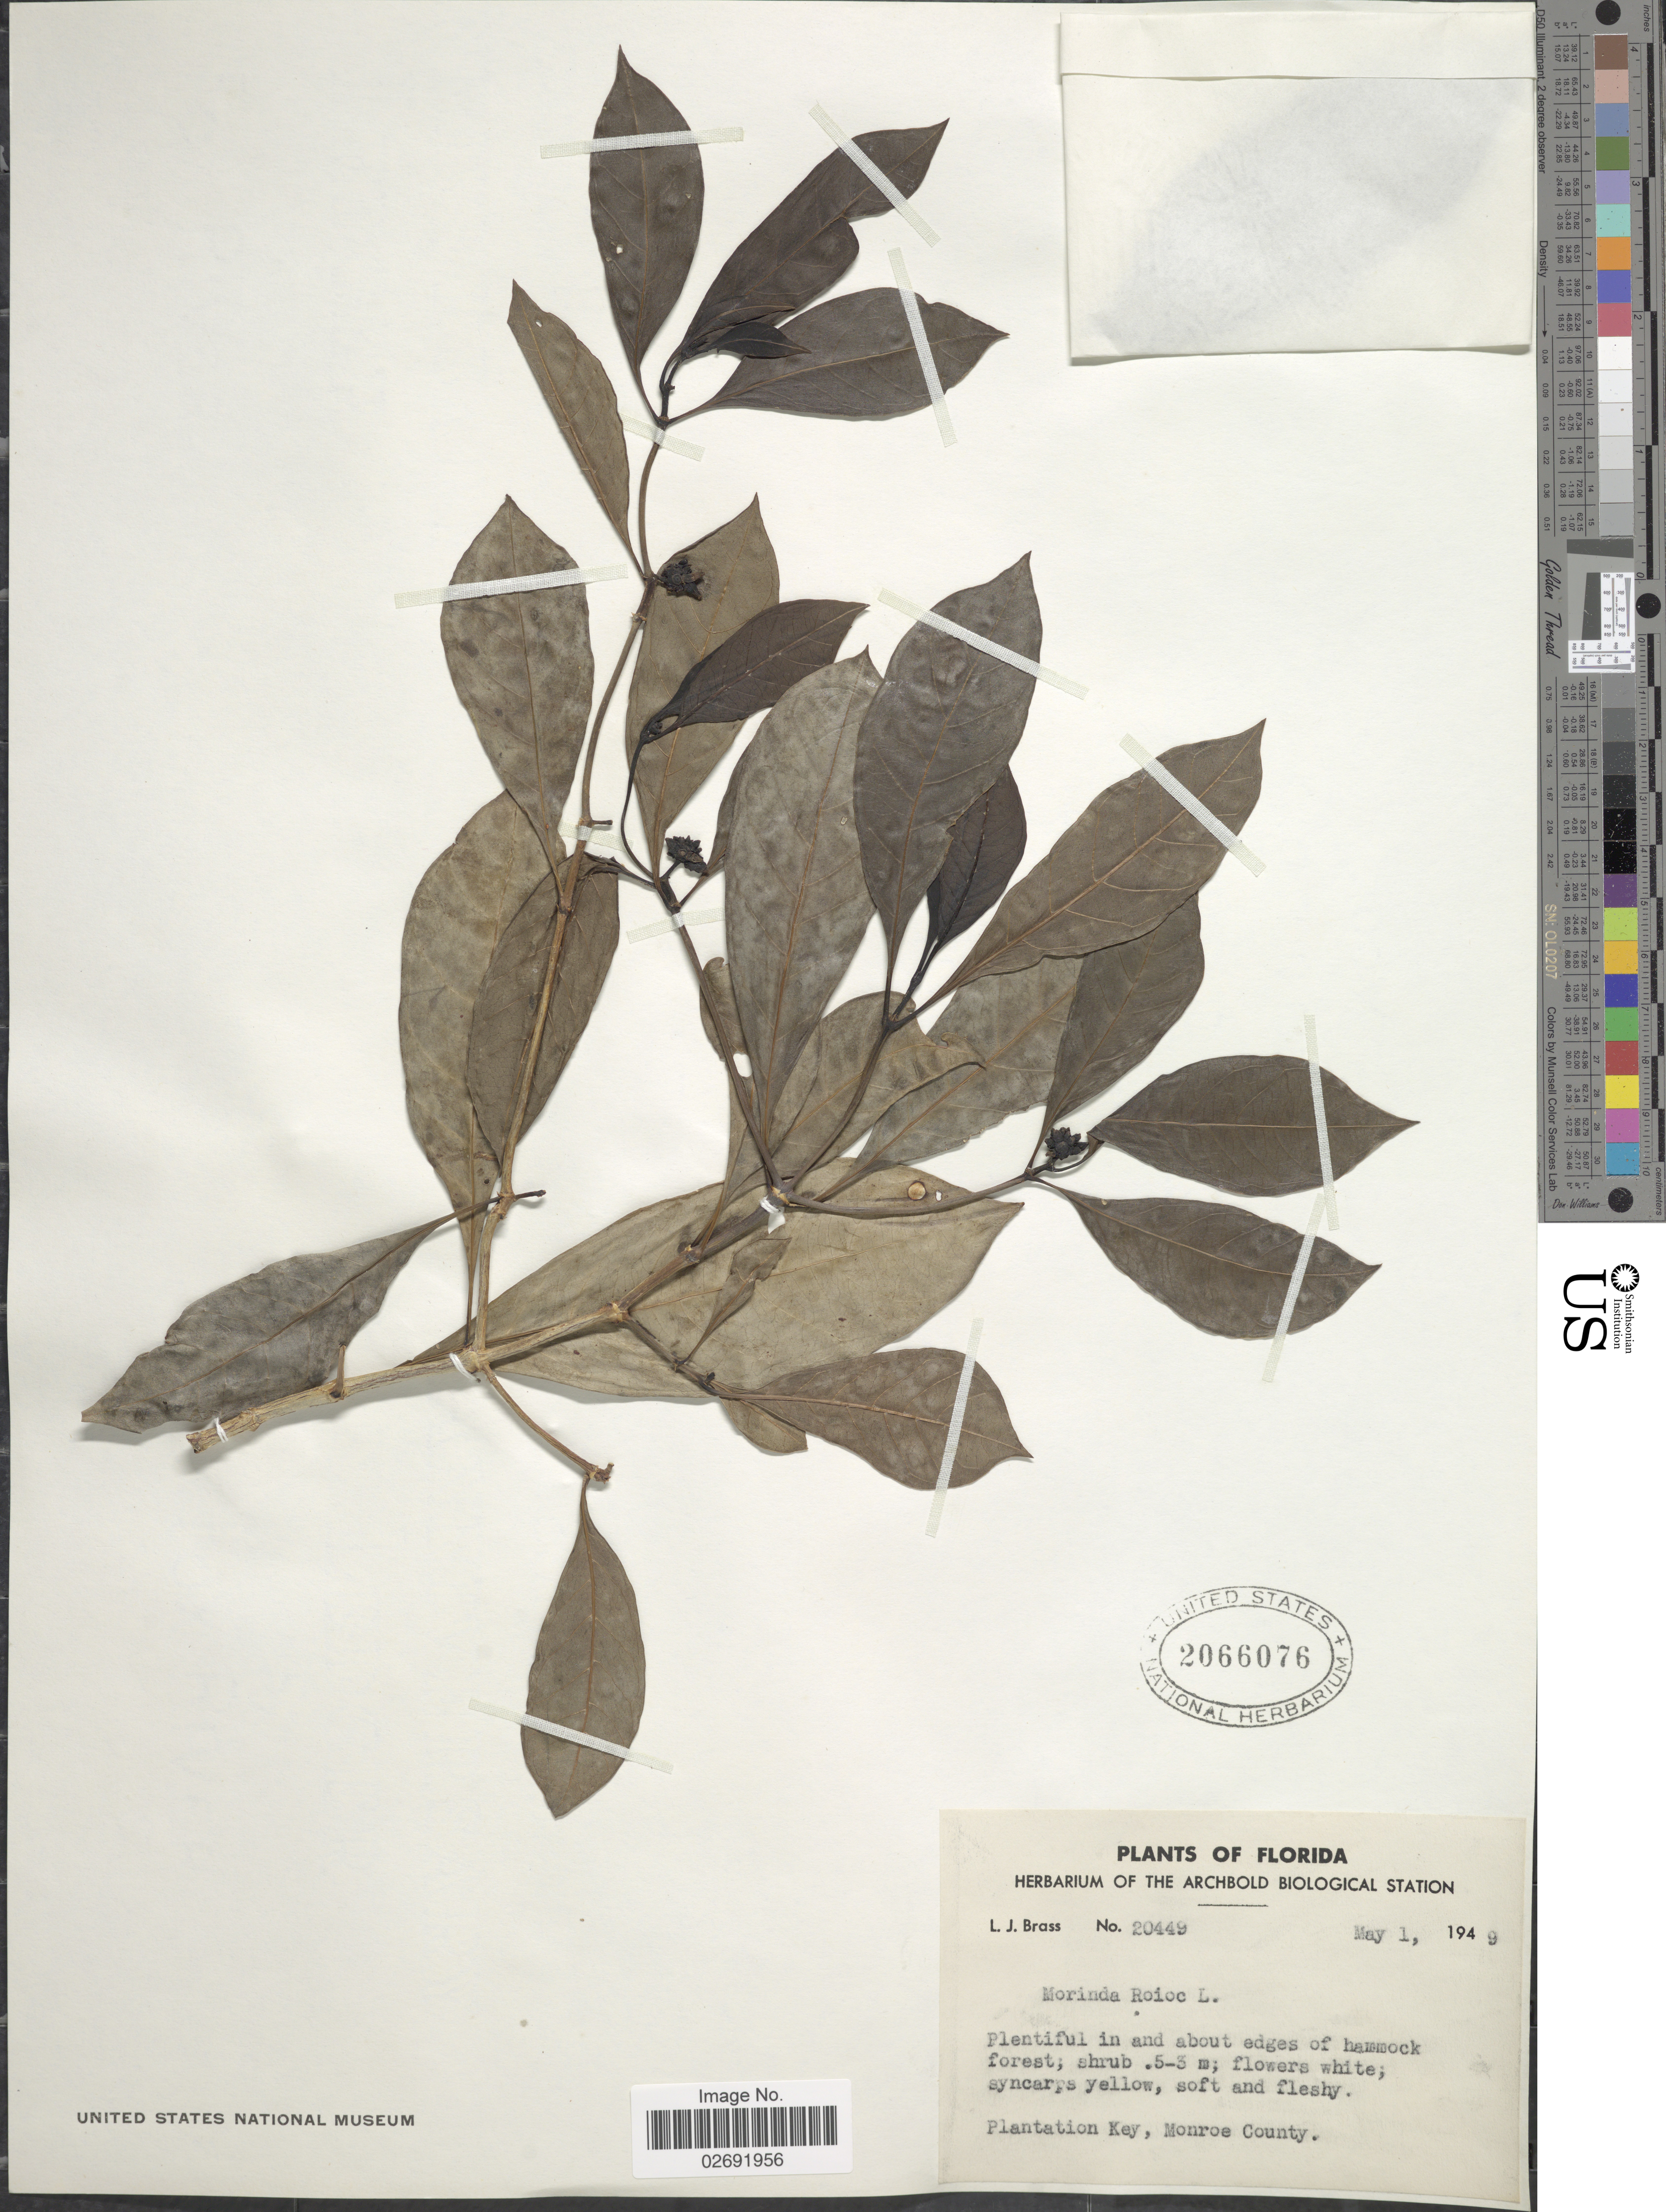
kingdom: Plantae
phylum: Tracheophyta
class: Magnoliopsida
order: Gentianales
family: Rubiaceae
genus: Morinda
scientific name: Morinda royoc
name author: L.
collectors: L. J. Brass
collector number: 20449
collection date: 1949-05-01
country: United States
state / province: Florida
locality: Plentiful in and about edges of hammock forest, Plantation Key, Monroe County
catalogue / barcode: US 2066076